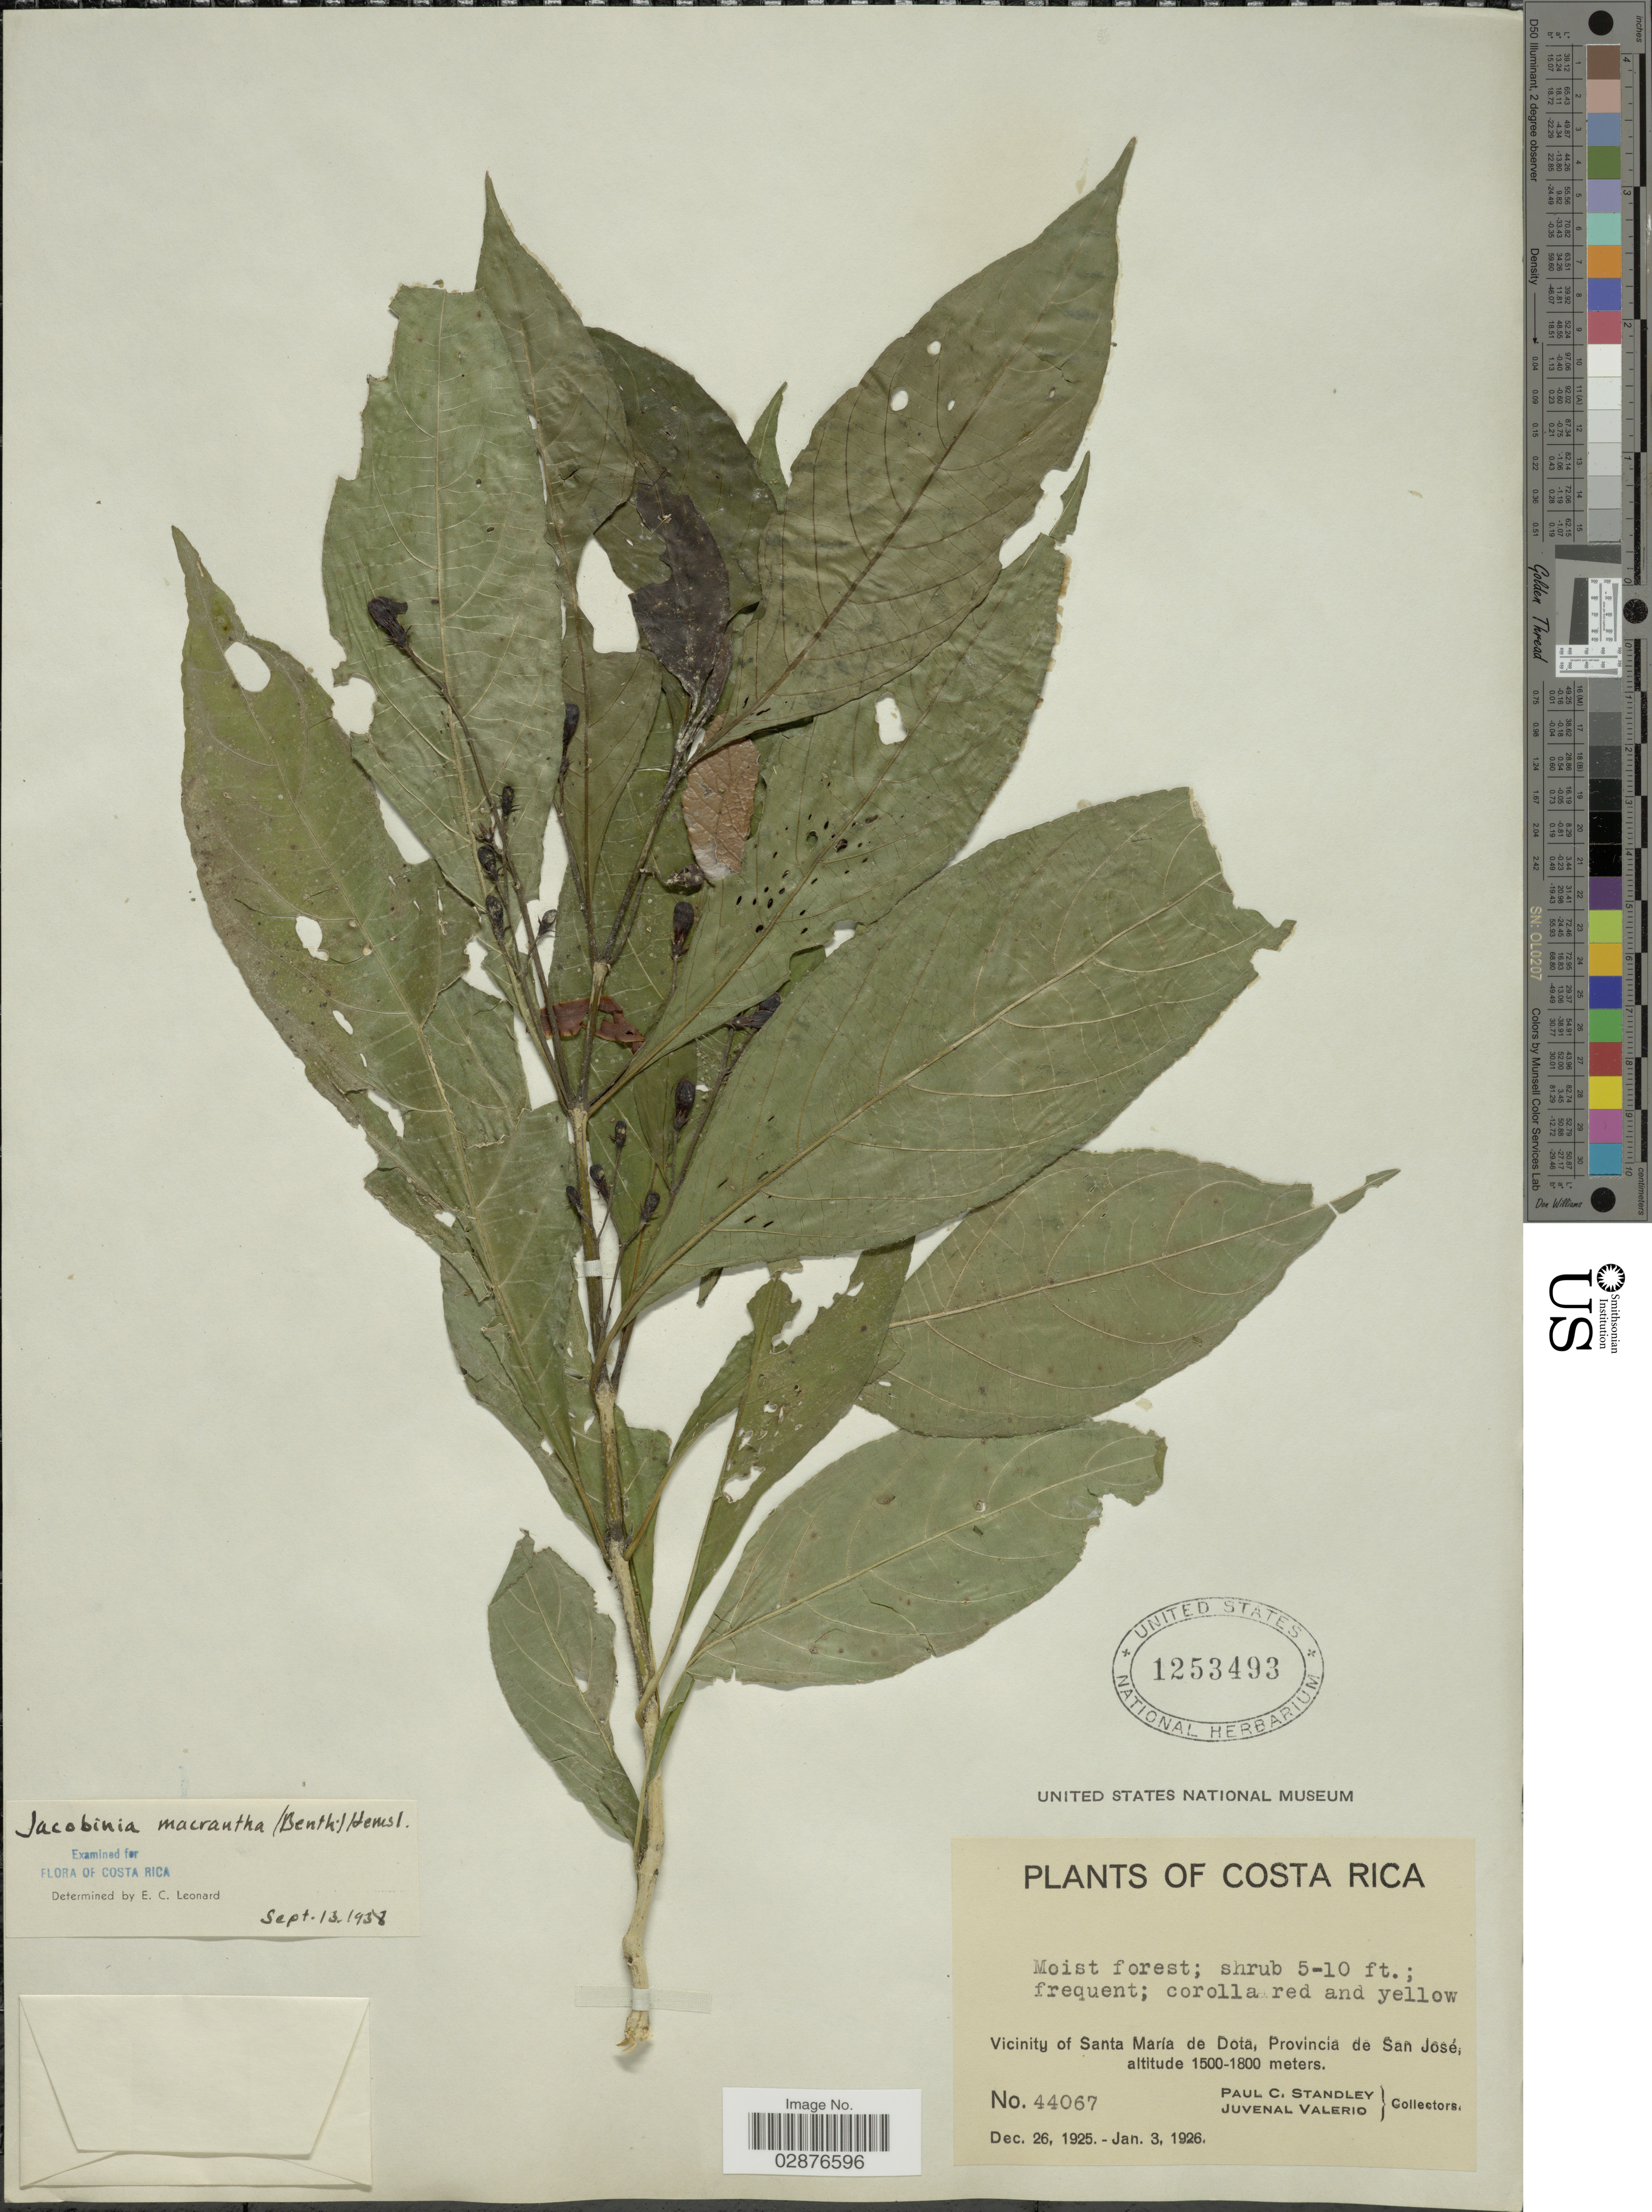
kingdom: Plantae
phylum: Tracheophyta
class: Magnoliopsida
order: Lamiales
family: Acanthaceae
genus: Justicia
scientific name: Justicia macrantha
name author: Benth.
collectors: P. C. Standley & J. Valerio R.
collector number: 44067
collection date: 1925-12-26/1926-01-03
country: Costa Rica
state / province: San José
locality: Vicinity of Santa María de Dota.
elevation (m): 1500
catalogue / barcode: US 1253493